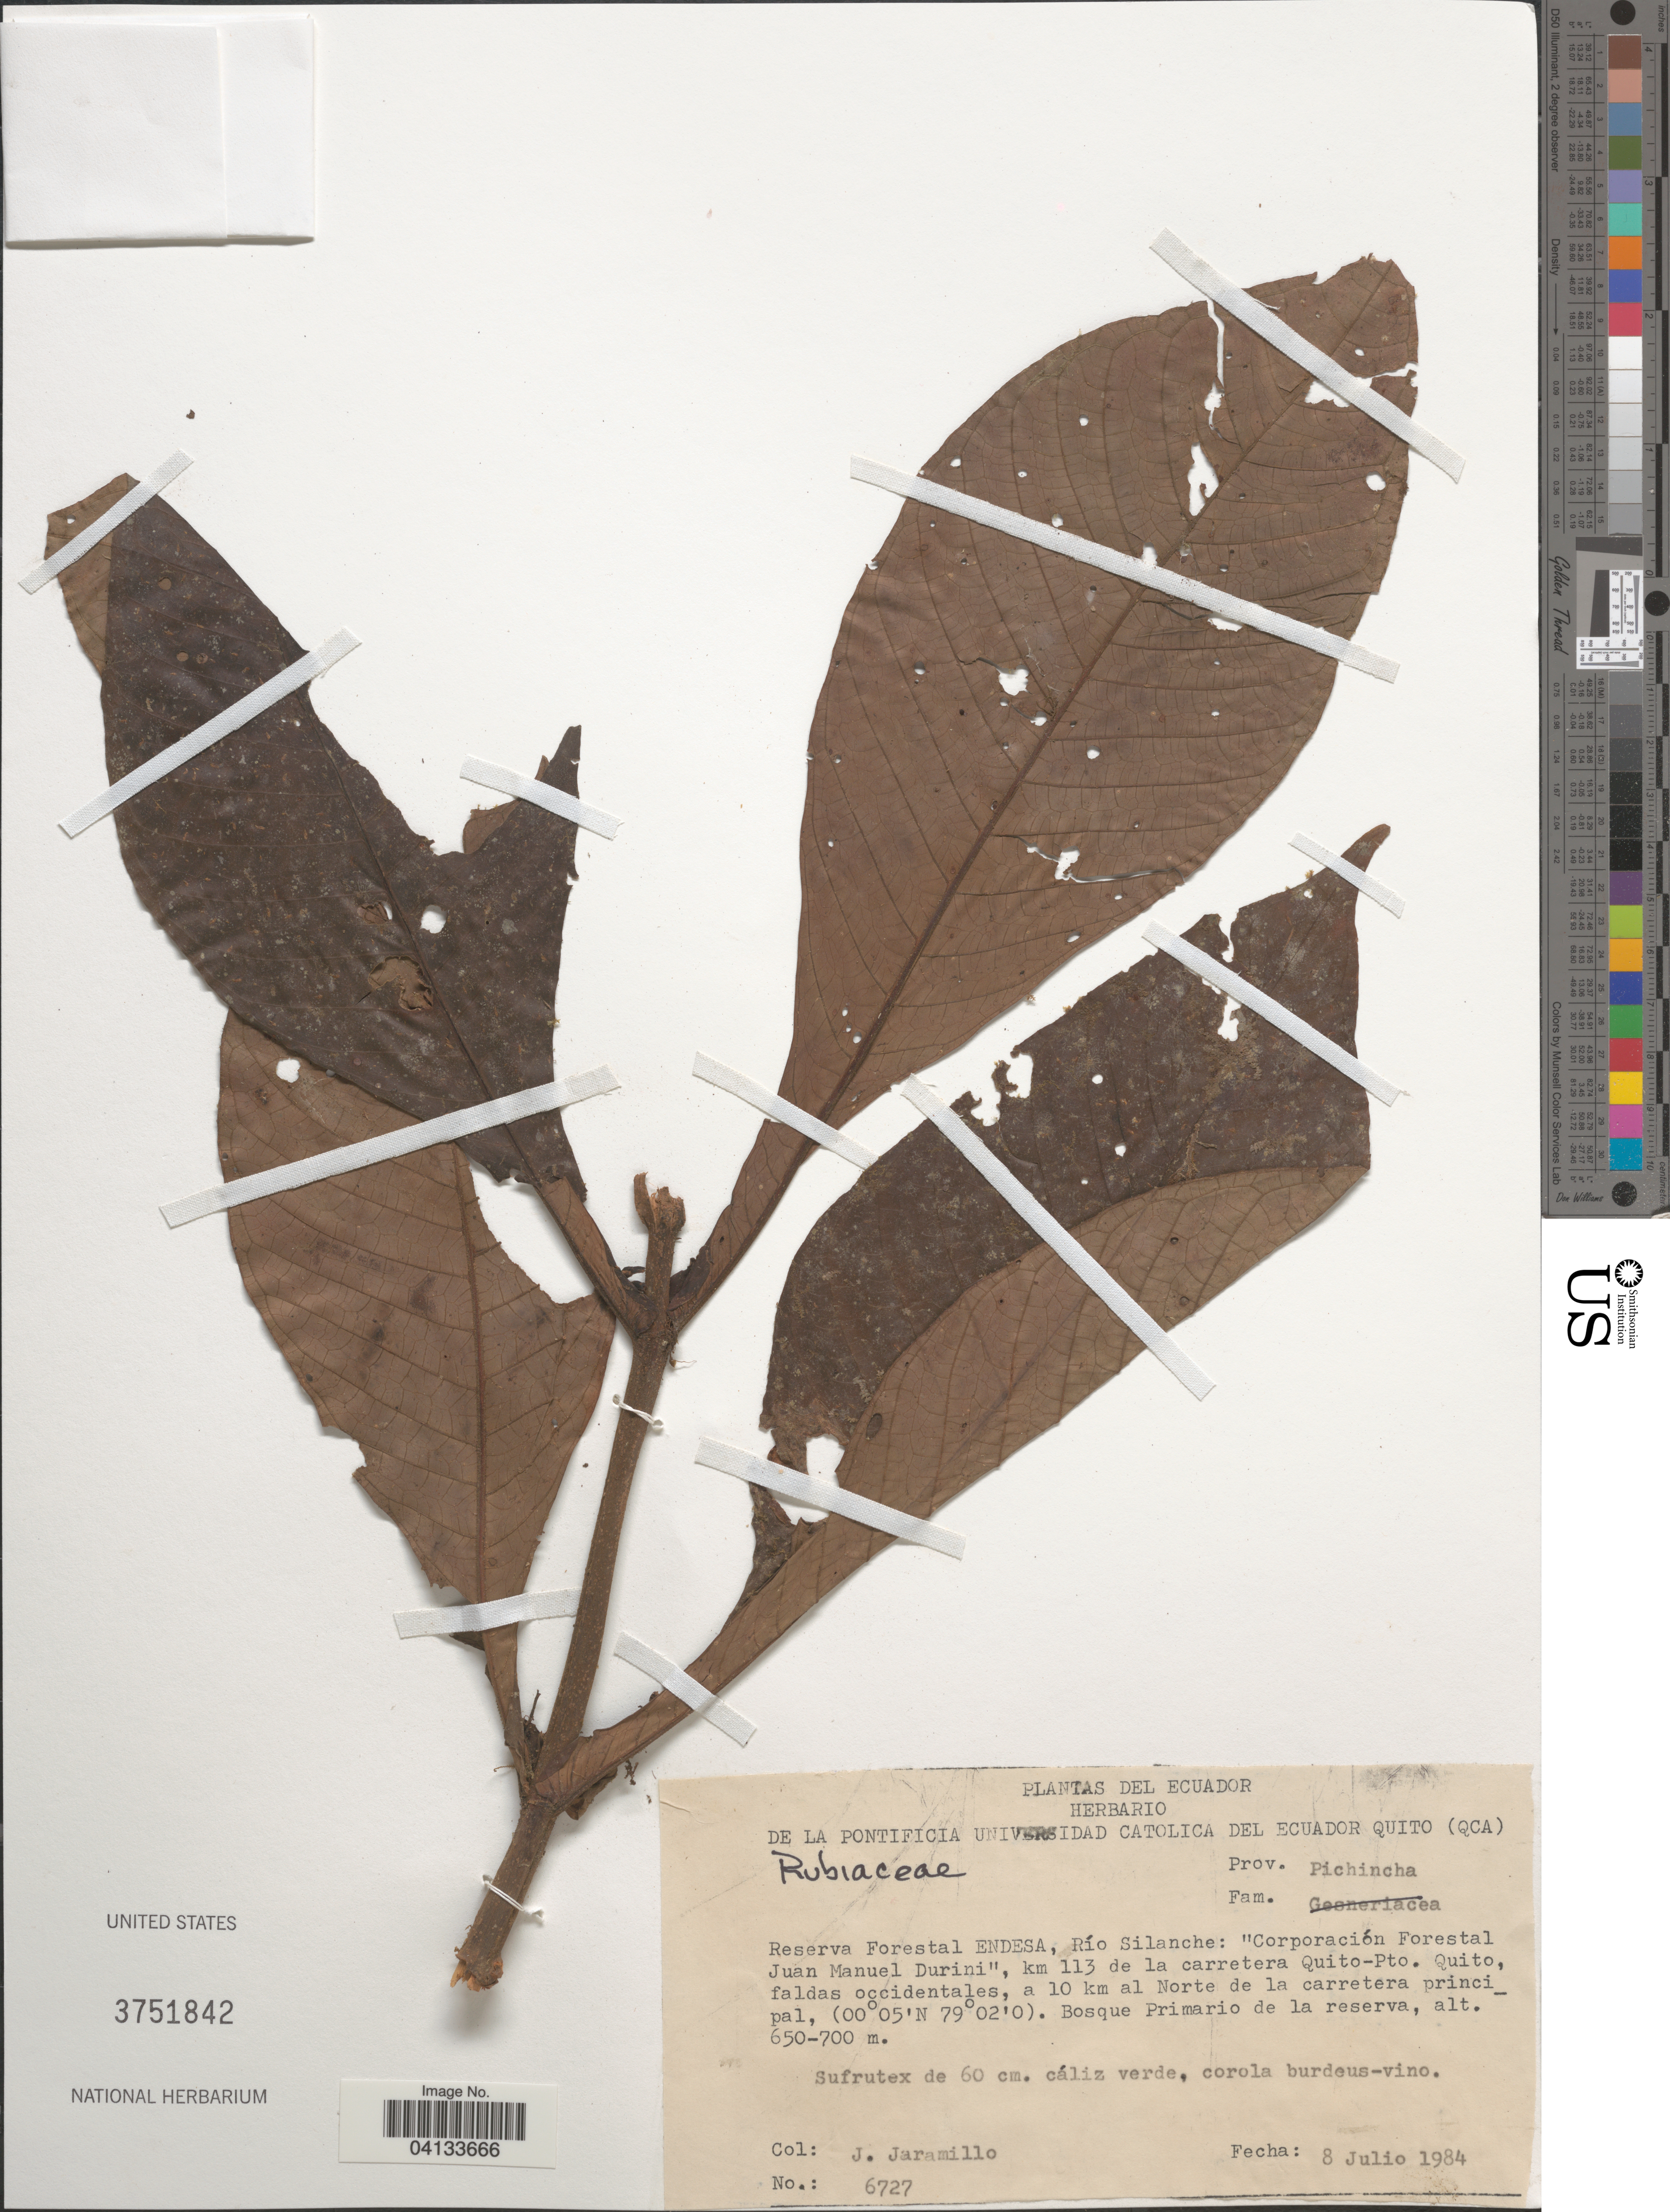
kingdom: Plantae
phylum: Tracheophyta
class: Magnoliopsida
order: Gentianales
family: Rubiaceae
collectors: J. Jaramillo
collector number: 6727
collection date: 1984-07-08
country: Ecuador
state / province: Pichincha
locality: Reserva Forestal ENDESA, Río Silanche: "Corporación Forestal Juan Manuel Durini", km 113 de la carretera Quito-Pto. Quito, faldas occidentales, a 10 km al Norte de la carretera principal.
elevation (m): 650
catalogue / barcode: US 3751842